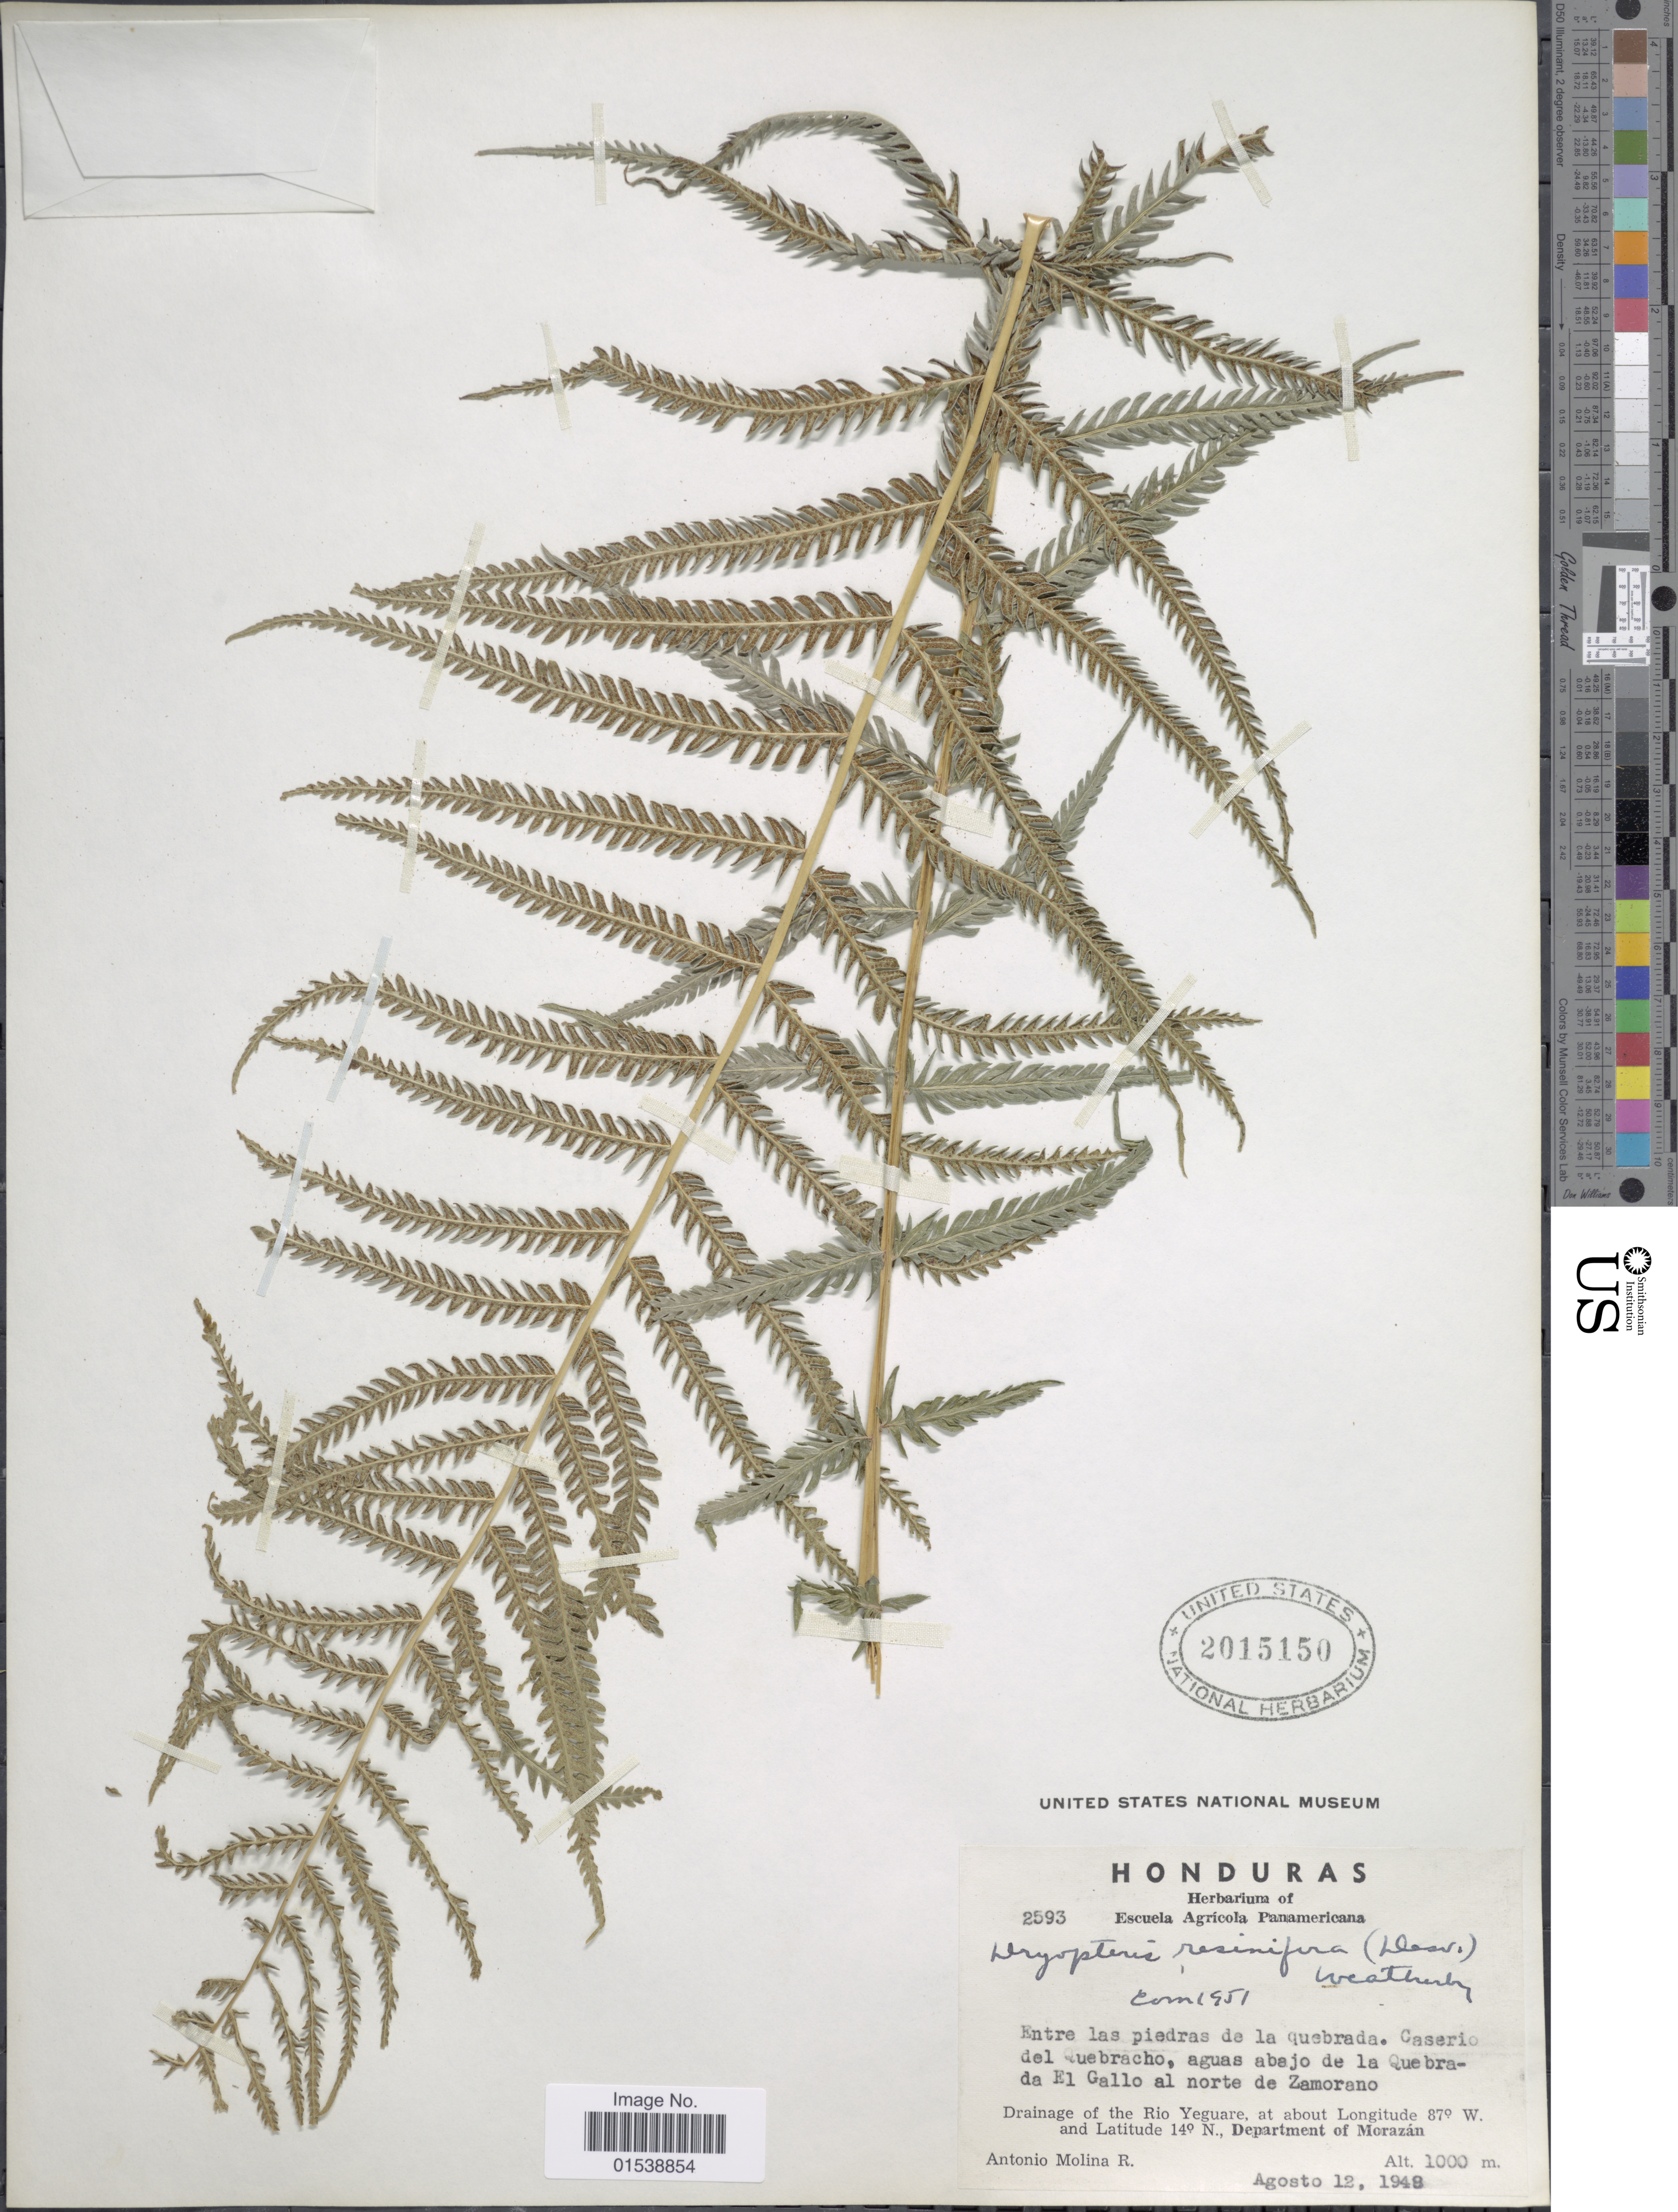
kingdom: Plantae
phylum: Tracheophyta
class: Polypodiopsida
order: Polypodiales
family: Thelypteridaceae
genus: Amauropelta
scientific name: Amauropelta resinifera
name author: (Desv.) Pic. Serm.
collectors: A. Molina R.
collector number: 2593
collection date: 1948-08-12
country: El Salvador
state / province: Morazan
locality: Entre las piedras de la quebrada, Caserio del Quebracho, aguas abajo de la Quebrada El Gallo al norte de Zamorano, drainage of the Rio Yeguare, Department of Morazan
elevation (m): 1000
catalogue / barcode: US 2015150